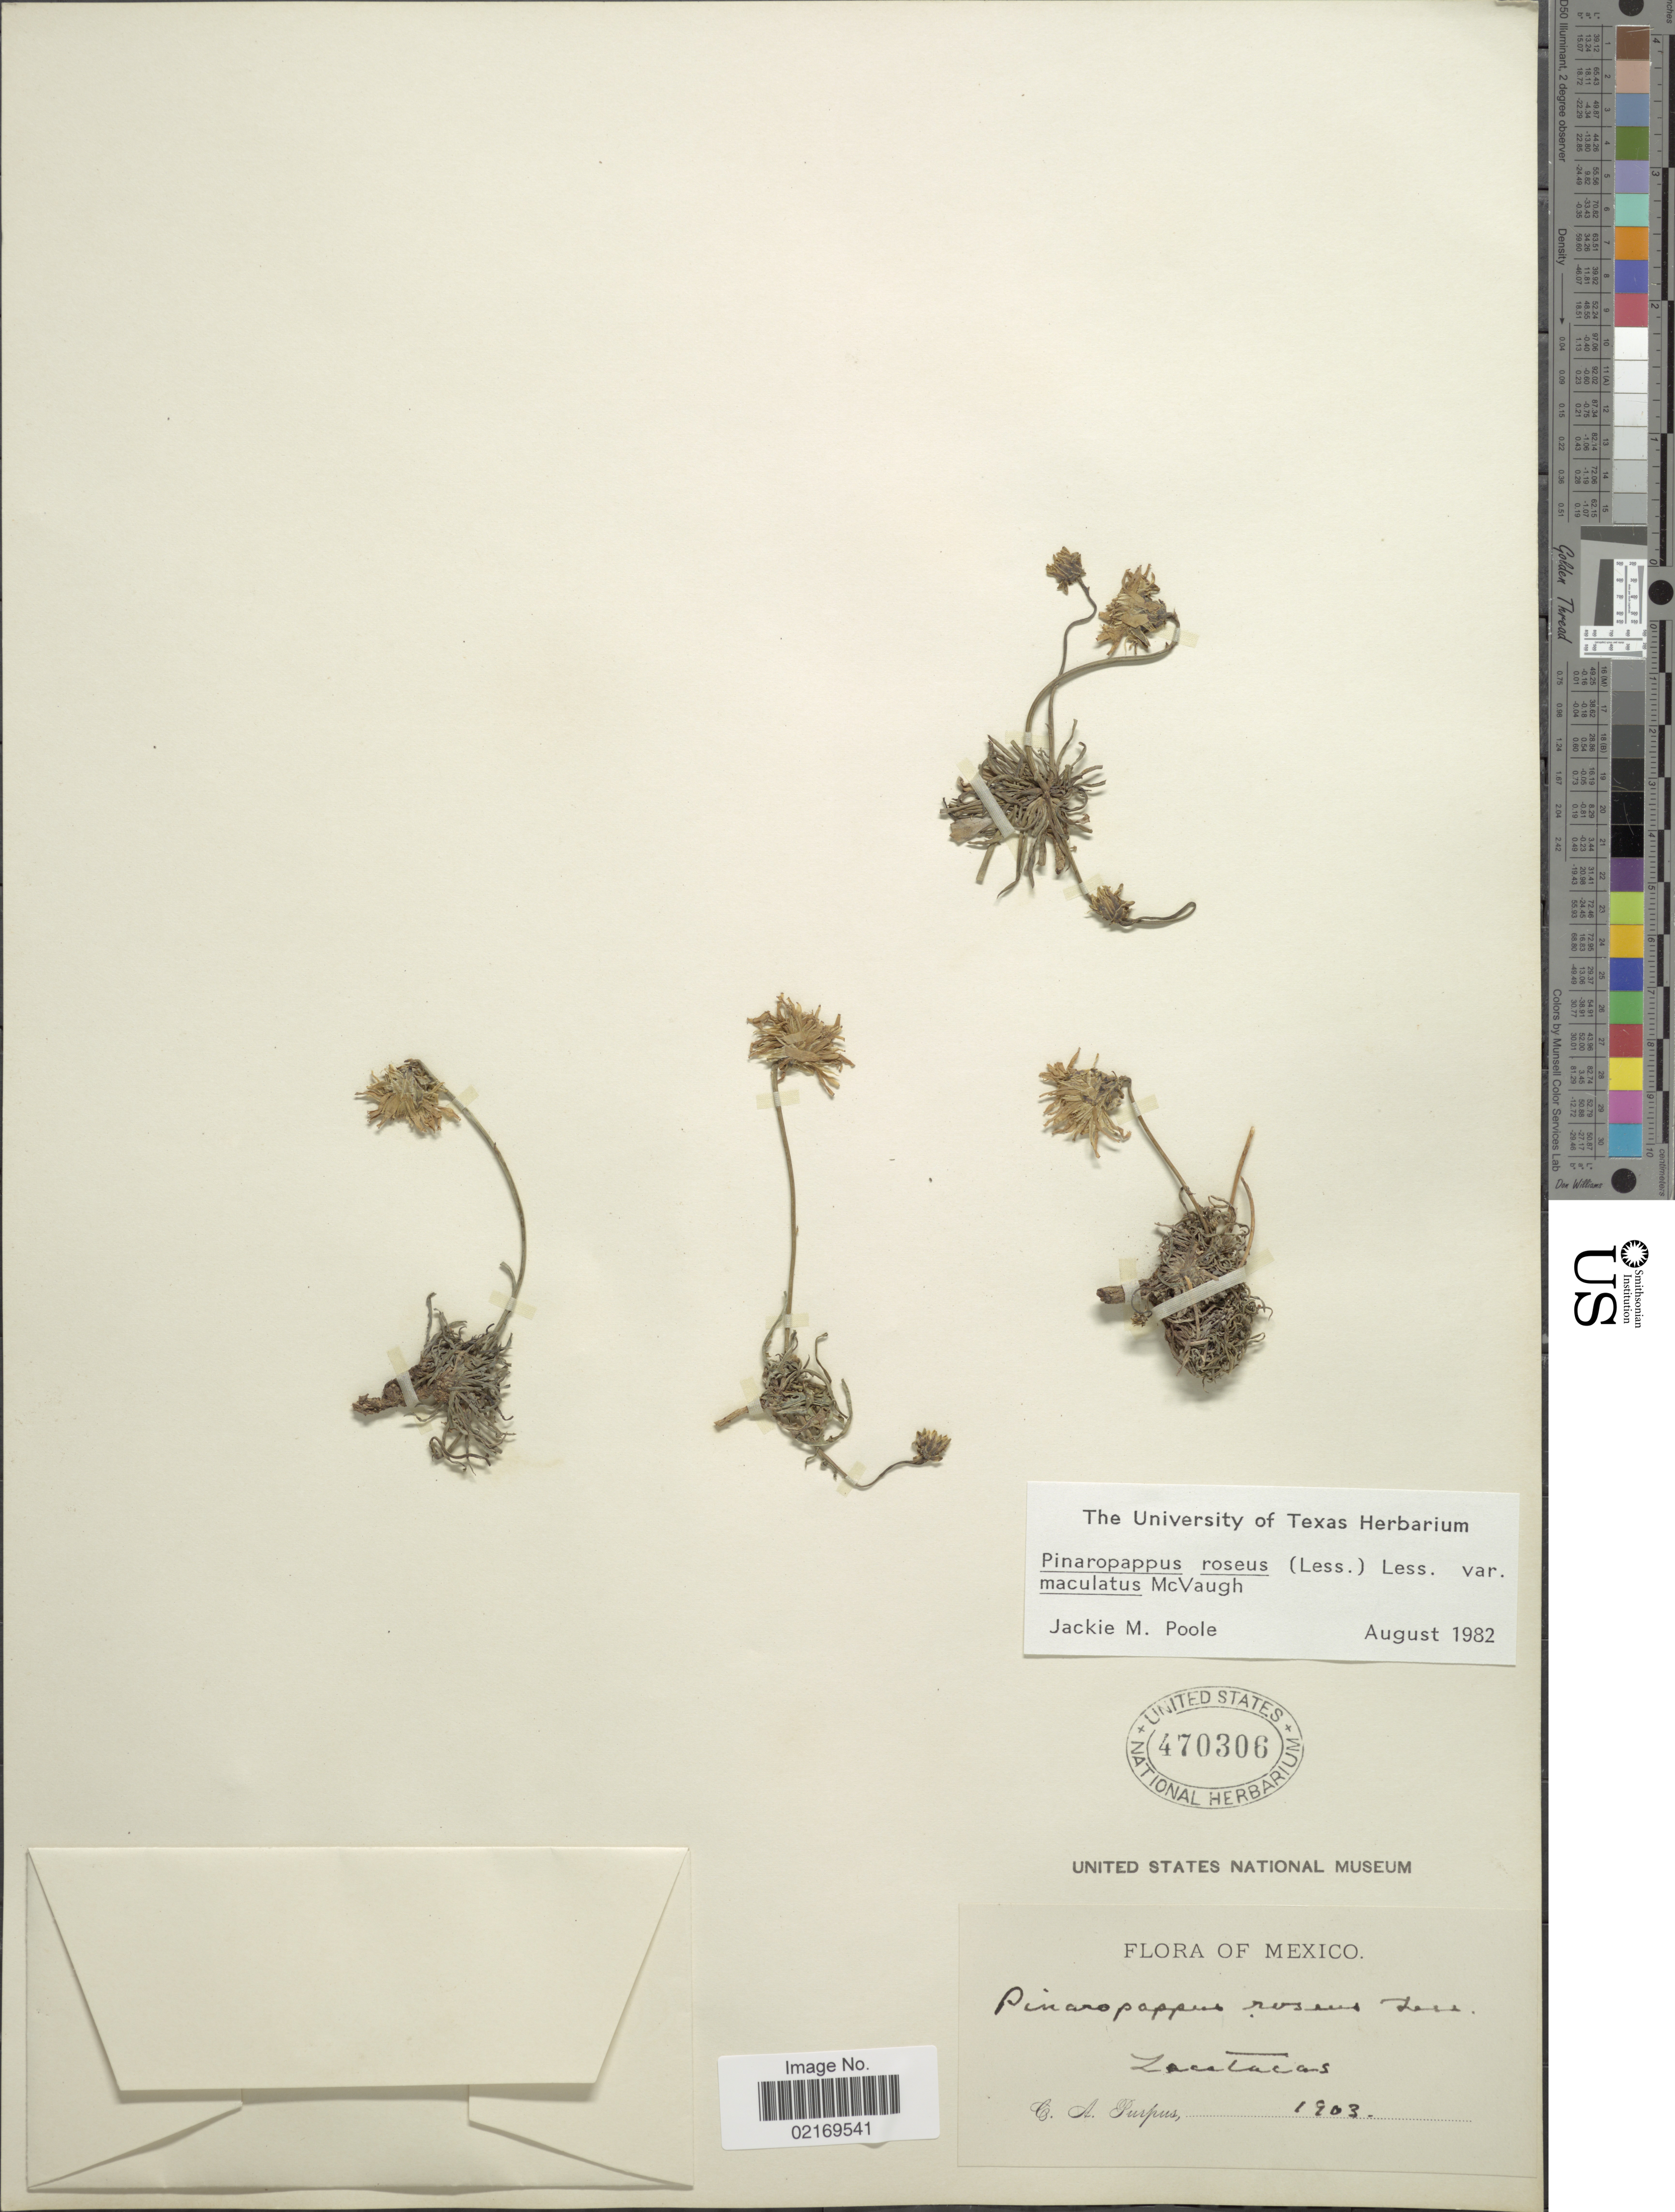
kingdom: Plantae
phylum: Tracheophyta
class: Magnoliopsida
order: Asterales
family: Asteraceae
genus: Pinaropappus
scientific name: Pinaropappus roseus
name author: Less.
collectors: C. A. Purpus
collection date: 1903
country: Mexico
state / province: Zacatecas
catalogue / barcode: US 470306